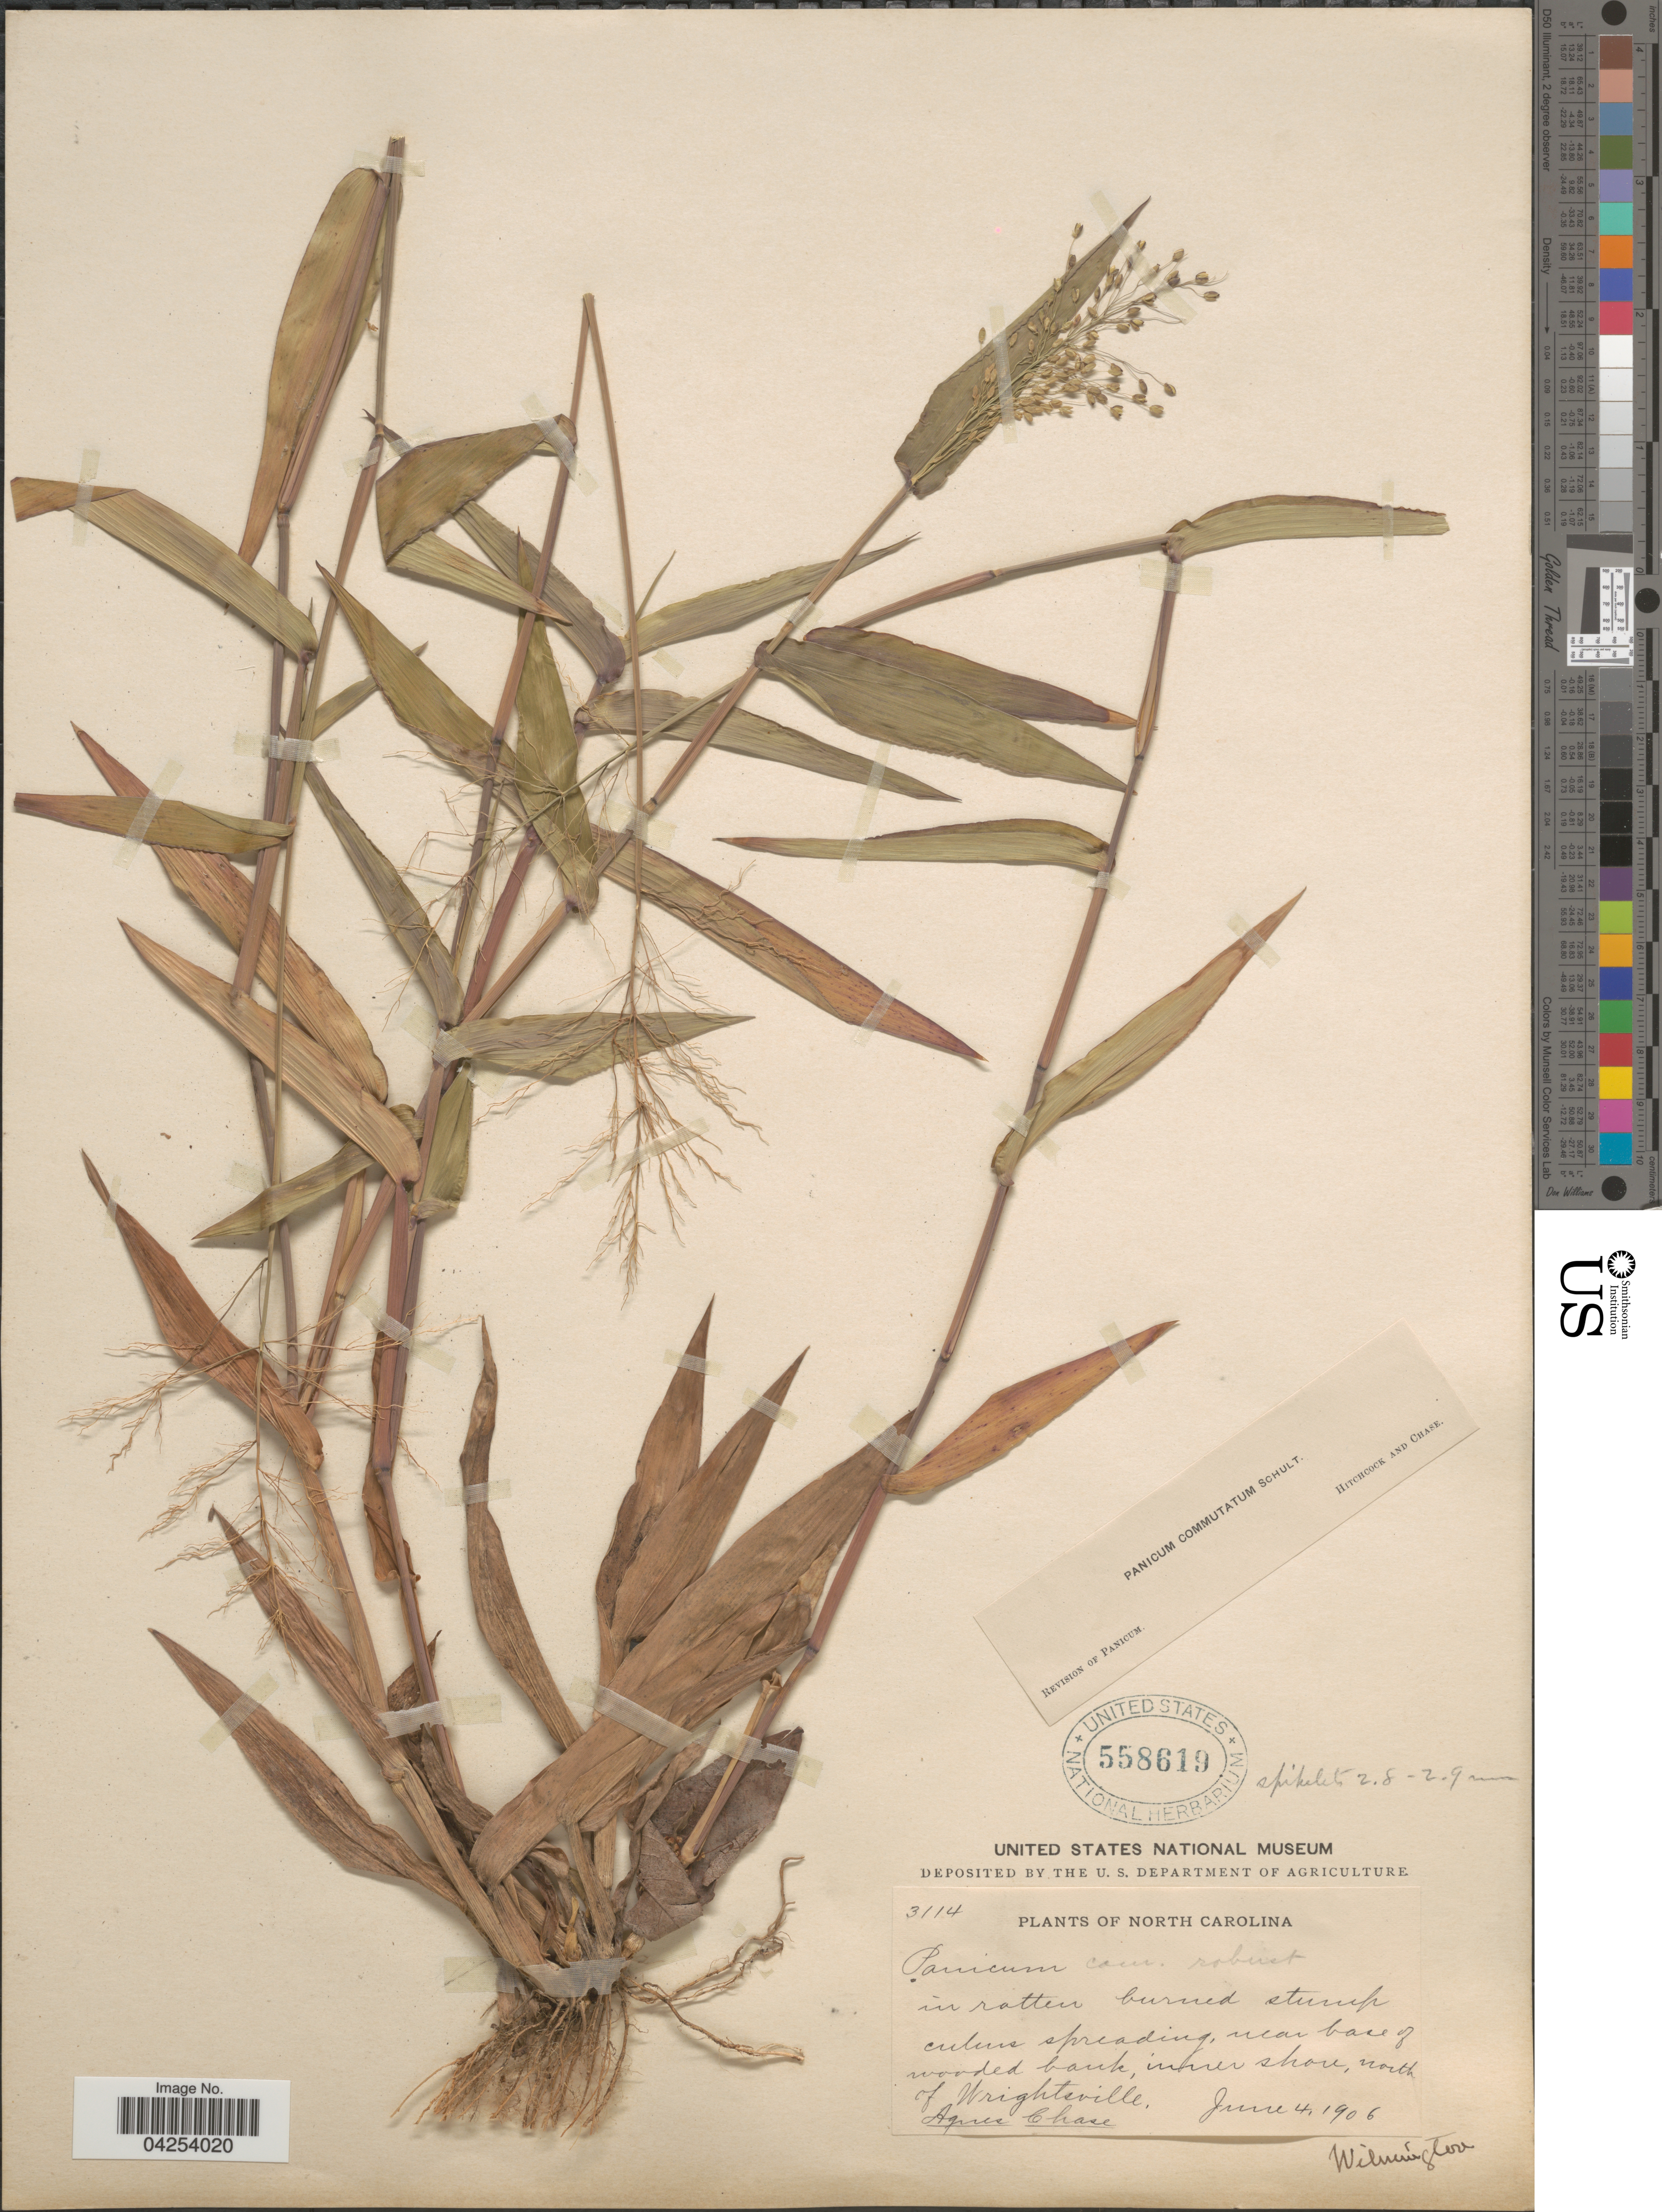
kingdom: Plantae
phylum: Tracheophyta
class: Liliopsida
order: Poales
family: Poaceae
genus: Dichanthelium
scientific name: Dichanthelium commutatum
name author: (Schult.) Gould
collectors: A. Chase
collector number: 3114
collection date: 1906-06-04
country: United States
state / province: North Carolina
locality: Near base of wooded bank, inner shore, north of Wrightsville. Wilmington.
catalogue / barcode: US 558619